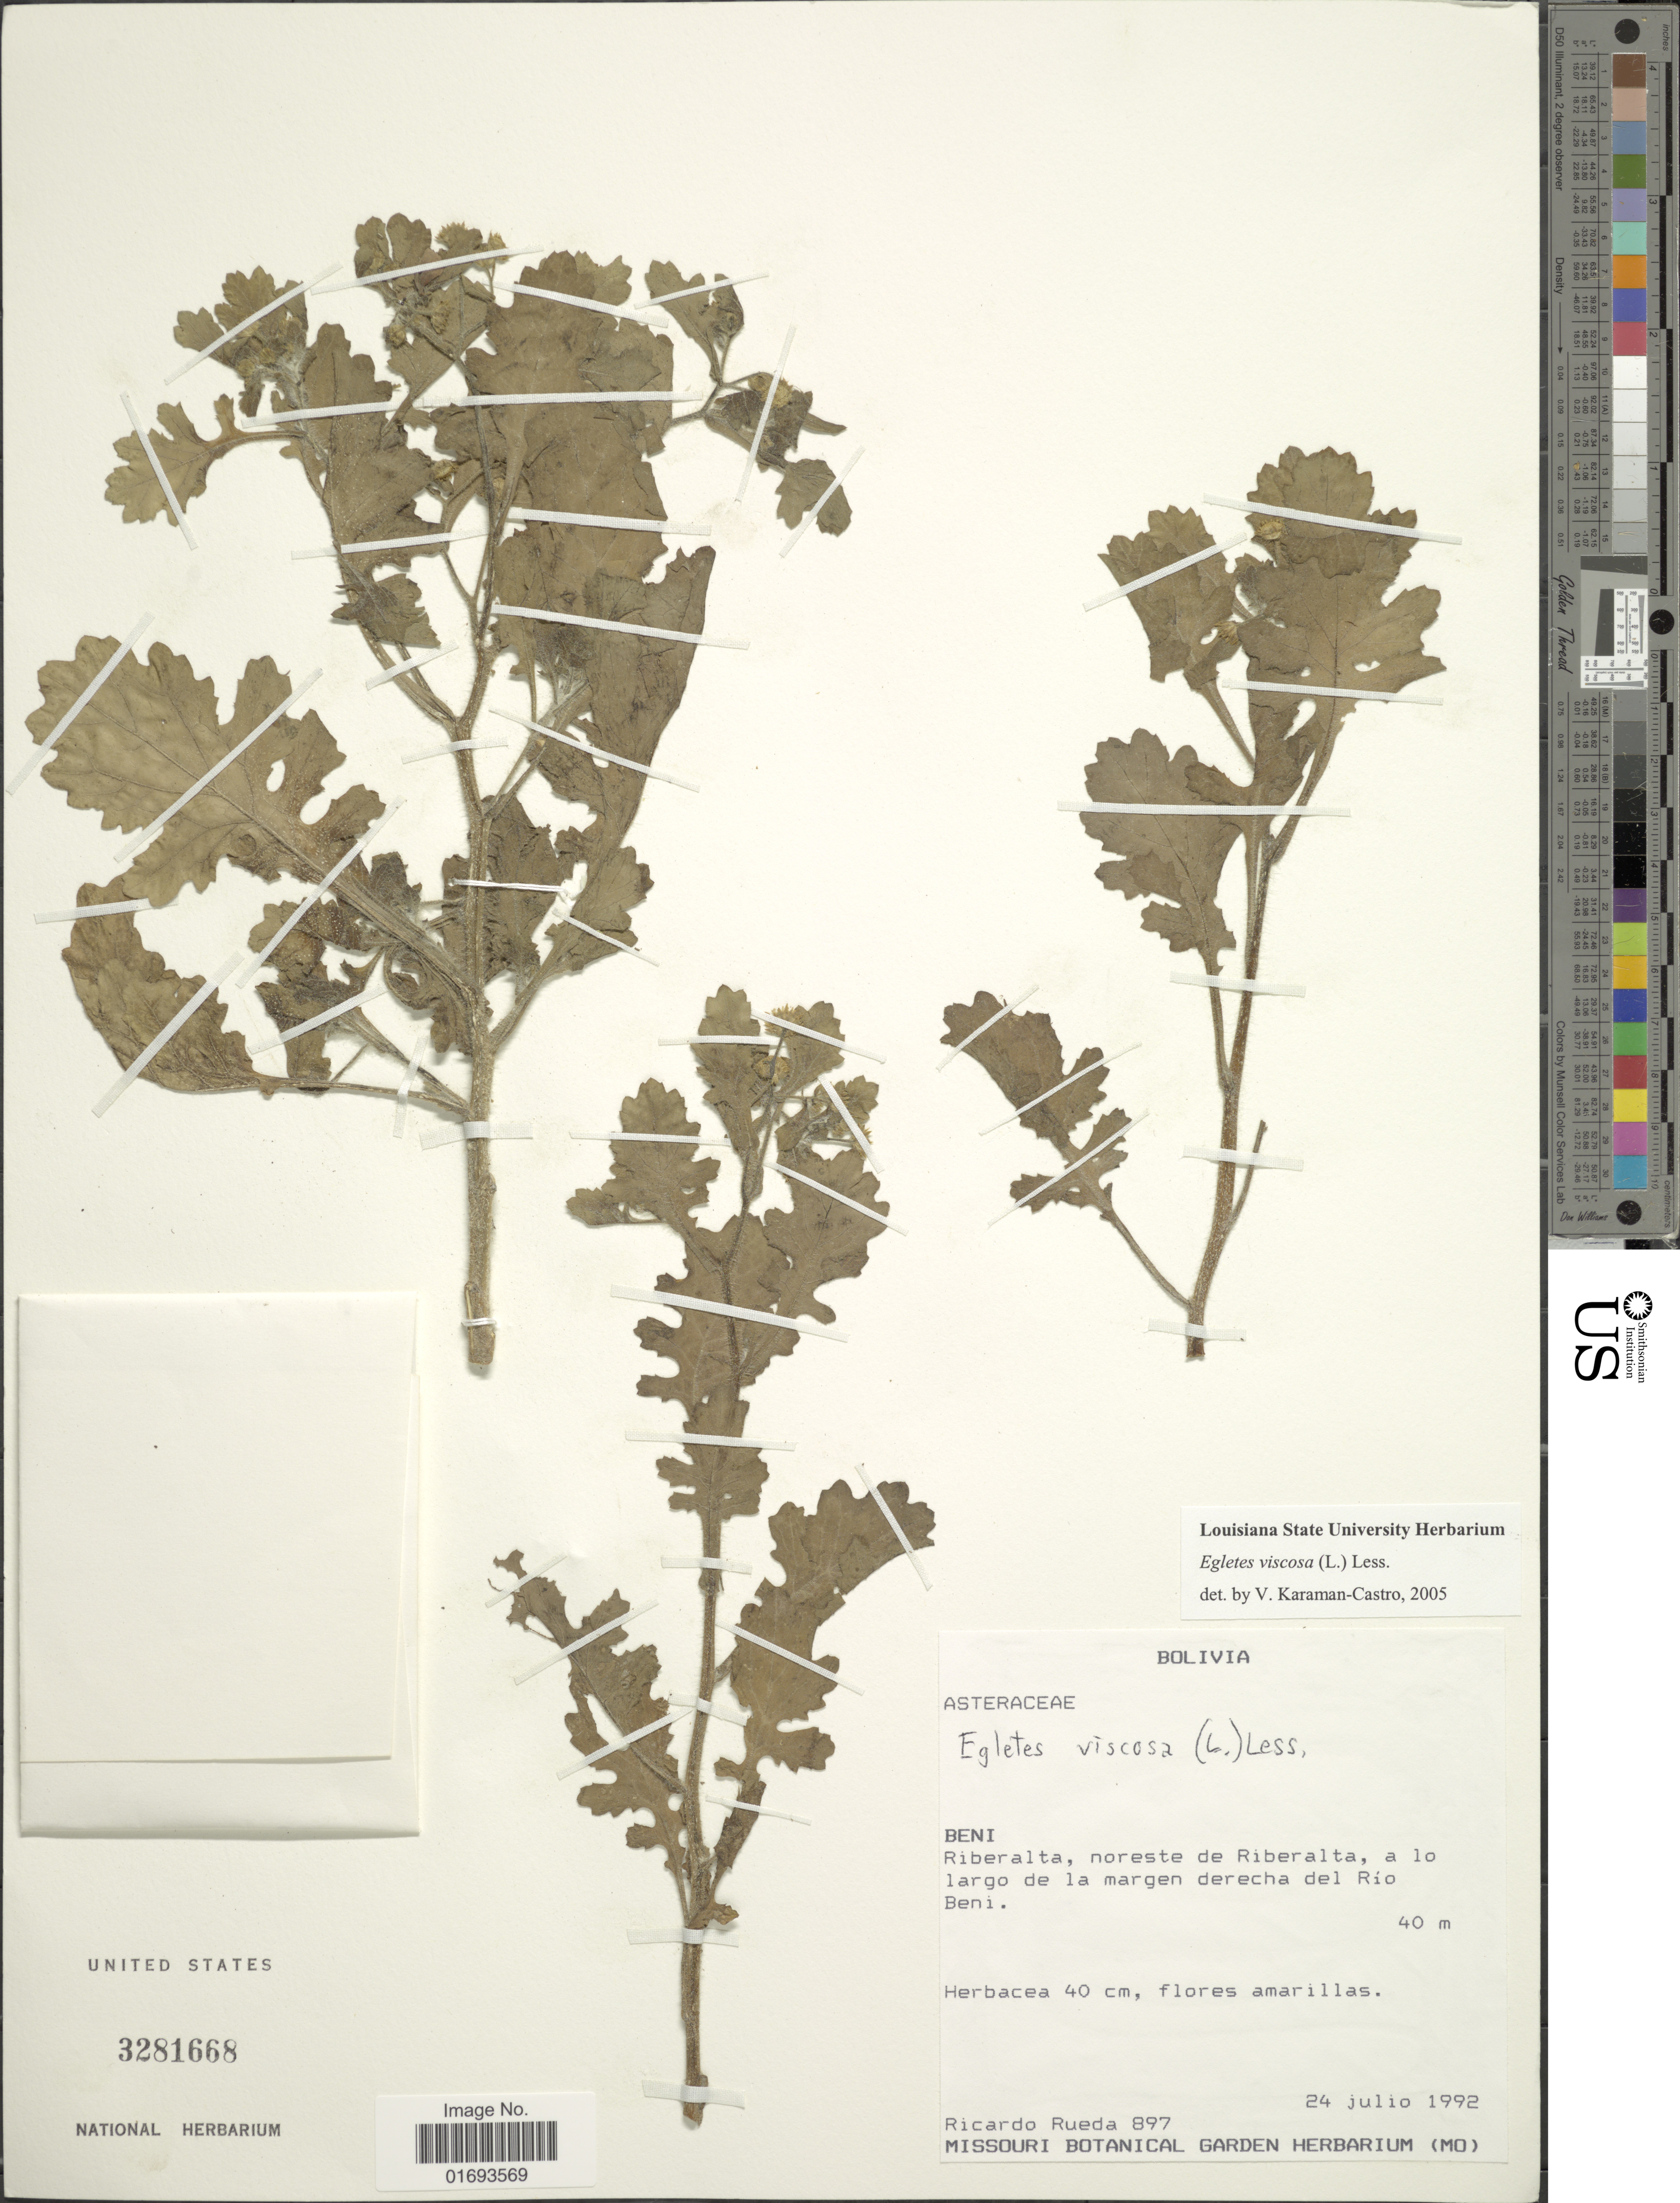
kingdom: Plantae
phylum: Tracheophyta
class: Magnoliopsida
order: Asterales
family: Asteraceae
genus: Egletes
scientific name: Egletes viscosa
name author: (L.) Less.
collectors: R. Rueda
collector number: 897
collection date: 1992-07-24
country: Bolivia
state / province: Beni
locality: Bolivia. Beni. Riveralta, noreste de Riveralta, a lo largo de la margen derecha del Rio Beni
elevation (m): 40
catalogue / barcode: US 3281668